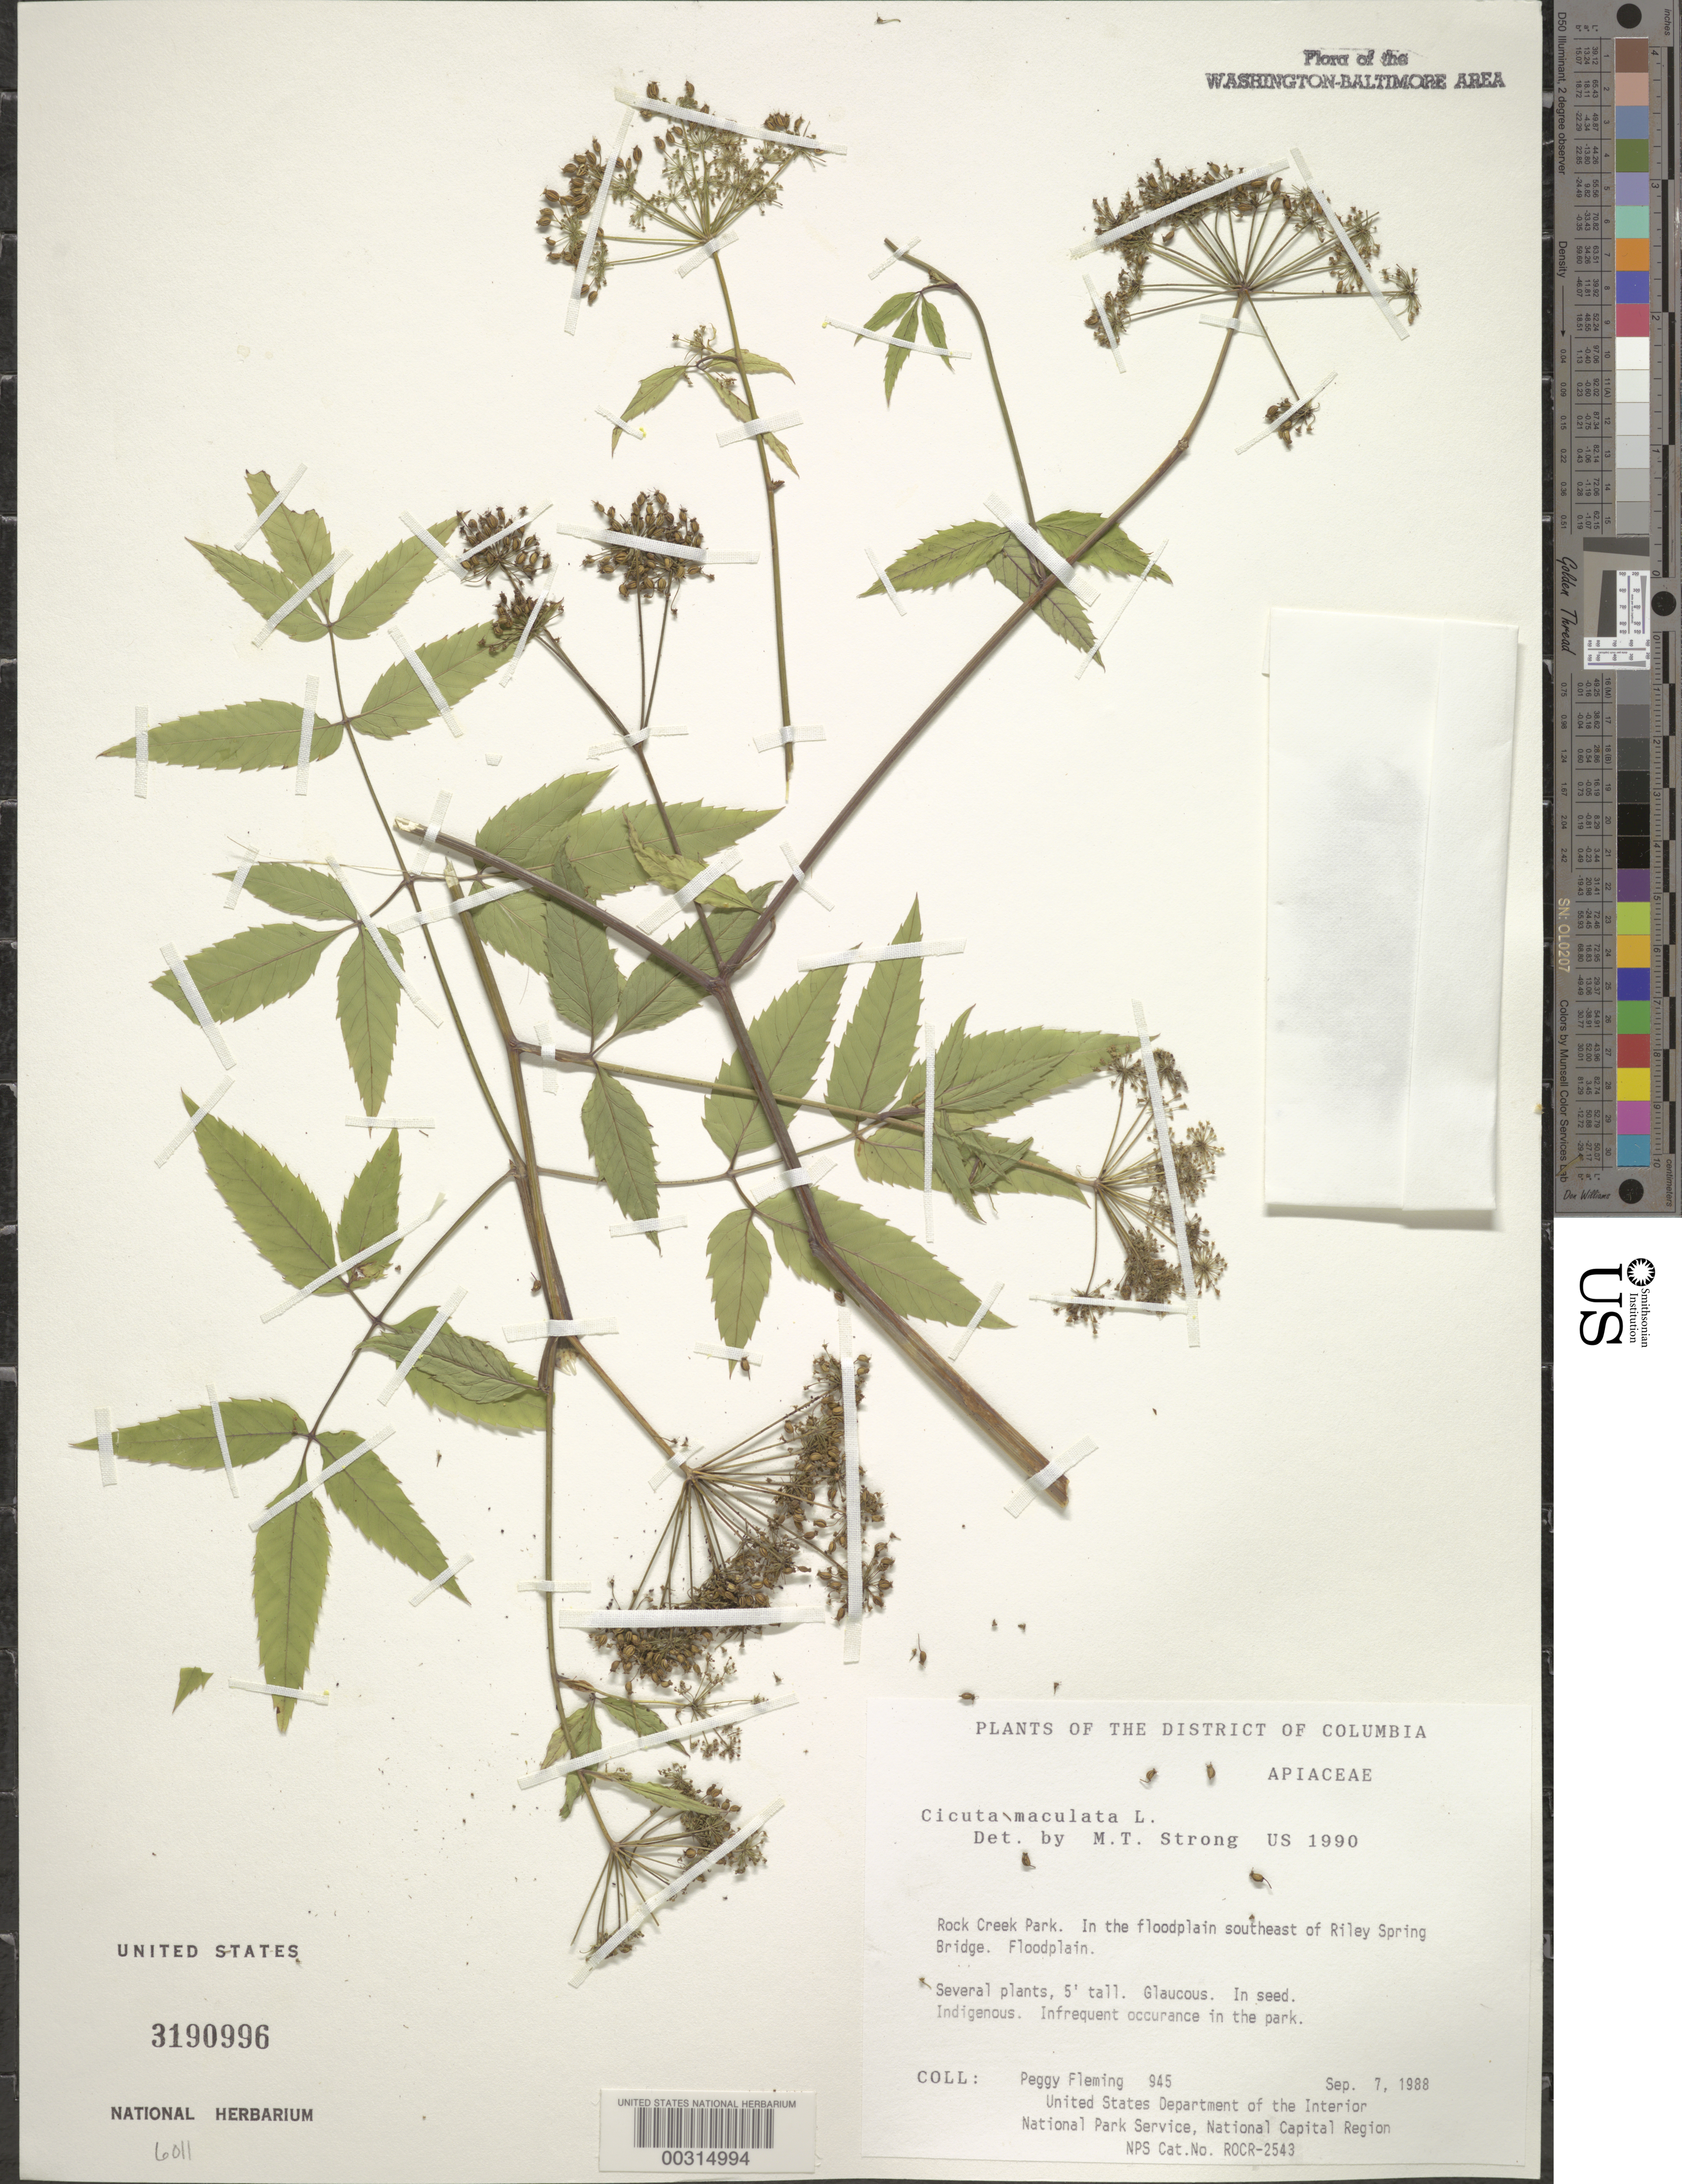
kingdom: Plantae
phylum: Tracheophyta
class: Magnoliopsida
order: Apiales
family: Apiaceae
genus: Cicuta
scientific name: Cicuta maculata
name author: L.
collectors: P. Fleming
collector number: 945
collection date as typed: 07 Sep 1988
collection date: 1988-09-07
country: United States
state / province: District of Columbia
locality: Rock Creek Park, in flood plain SE of Riley Spring Bridge Rock Creek Park & vicinity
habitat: Floodplain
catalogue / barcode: US 3190996